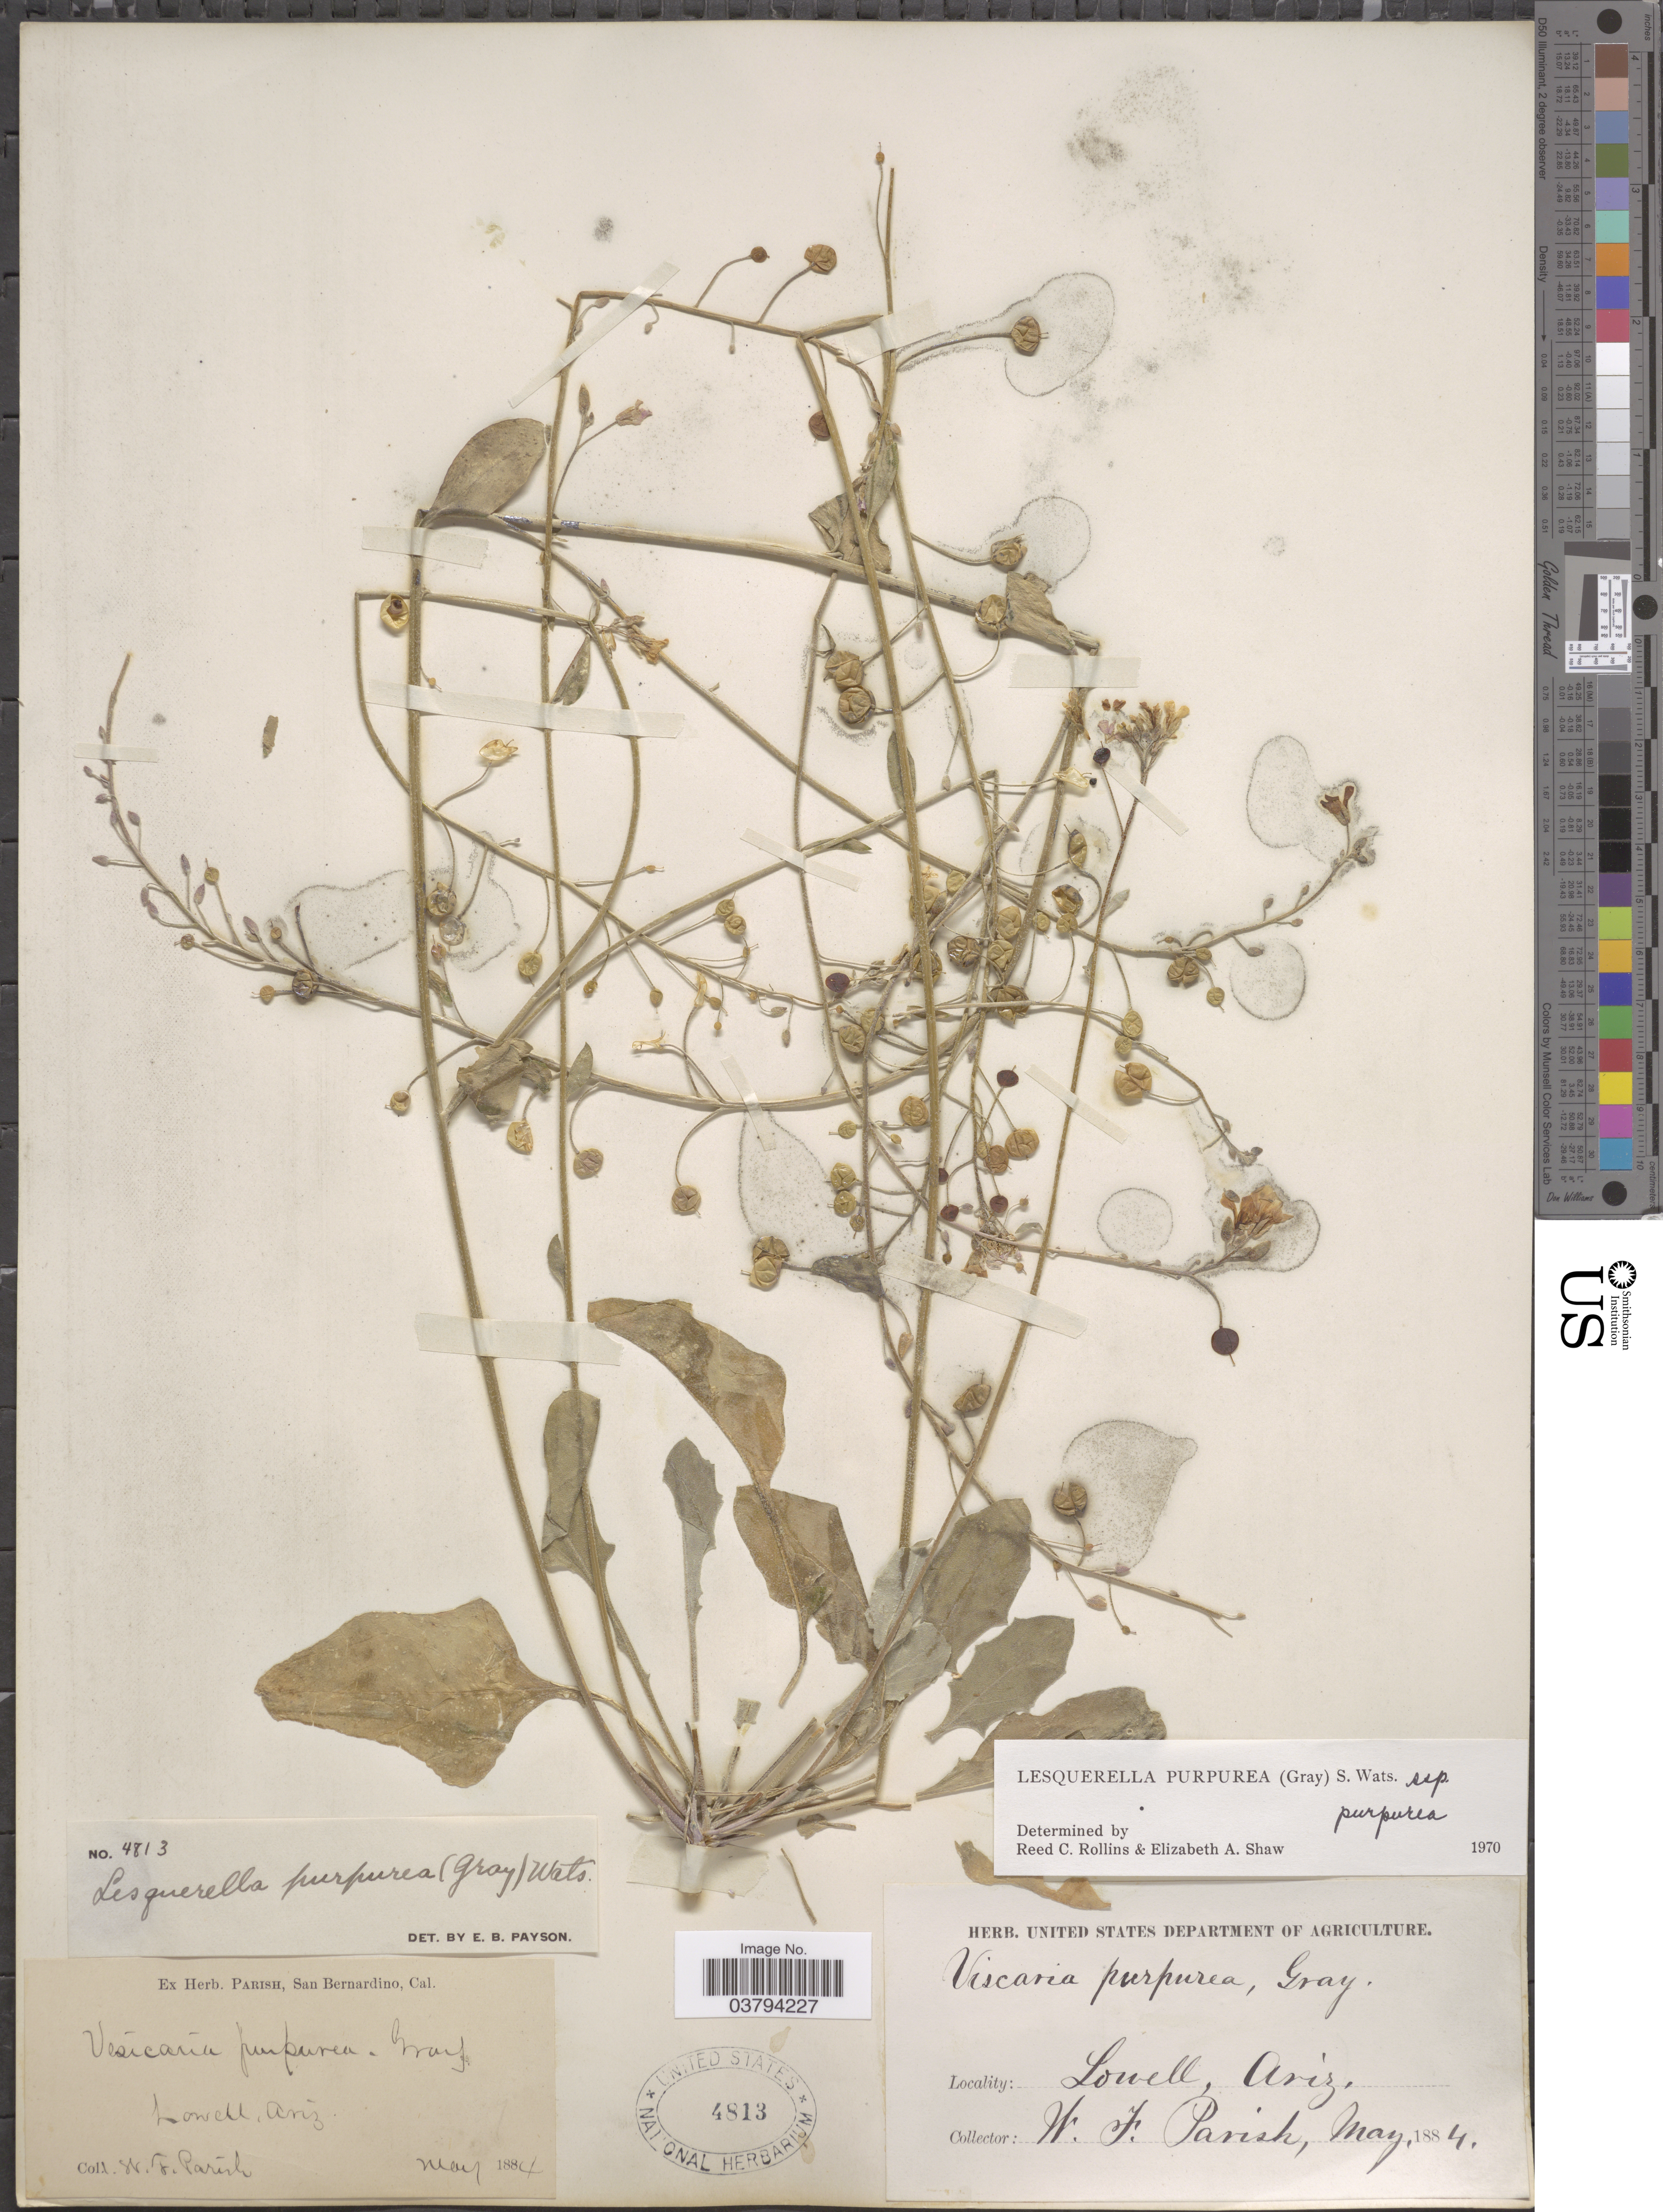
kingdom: Plantae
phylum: Tracheophyta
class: Magnoliopsida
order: Brassicales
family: Brassicaceae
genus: Lesquerella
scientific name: Lesquerella purpurea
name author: (A. Gray) S. Watson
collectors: W. F. Parish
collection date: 1884-05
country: United States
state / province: Arizona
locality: Lowell.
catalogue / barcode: US 4813